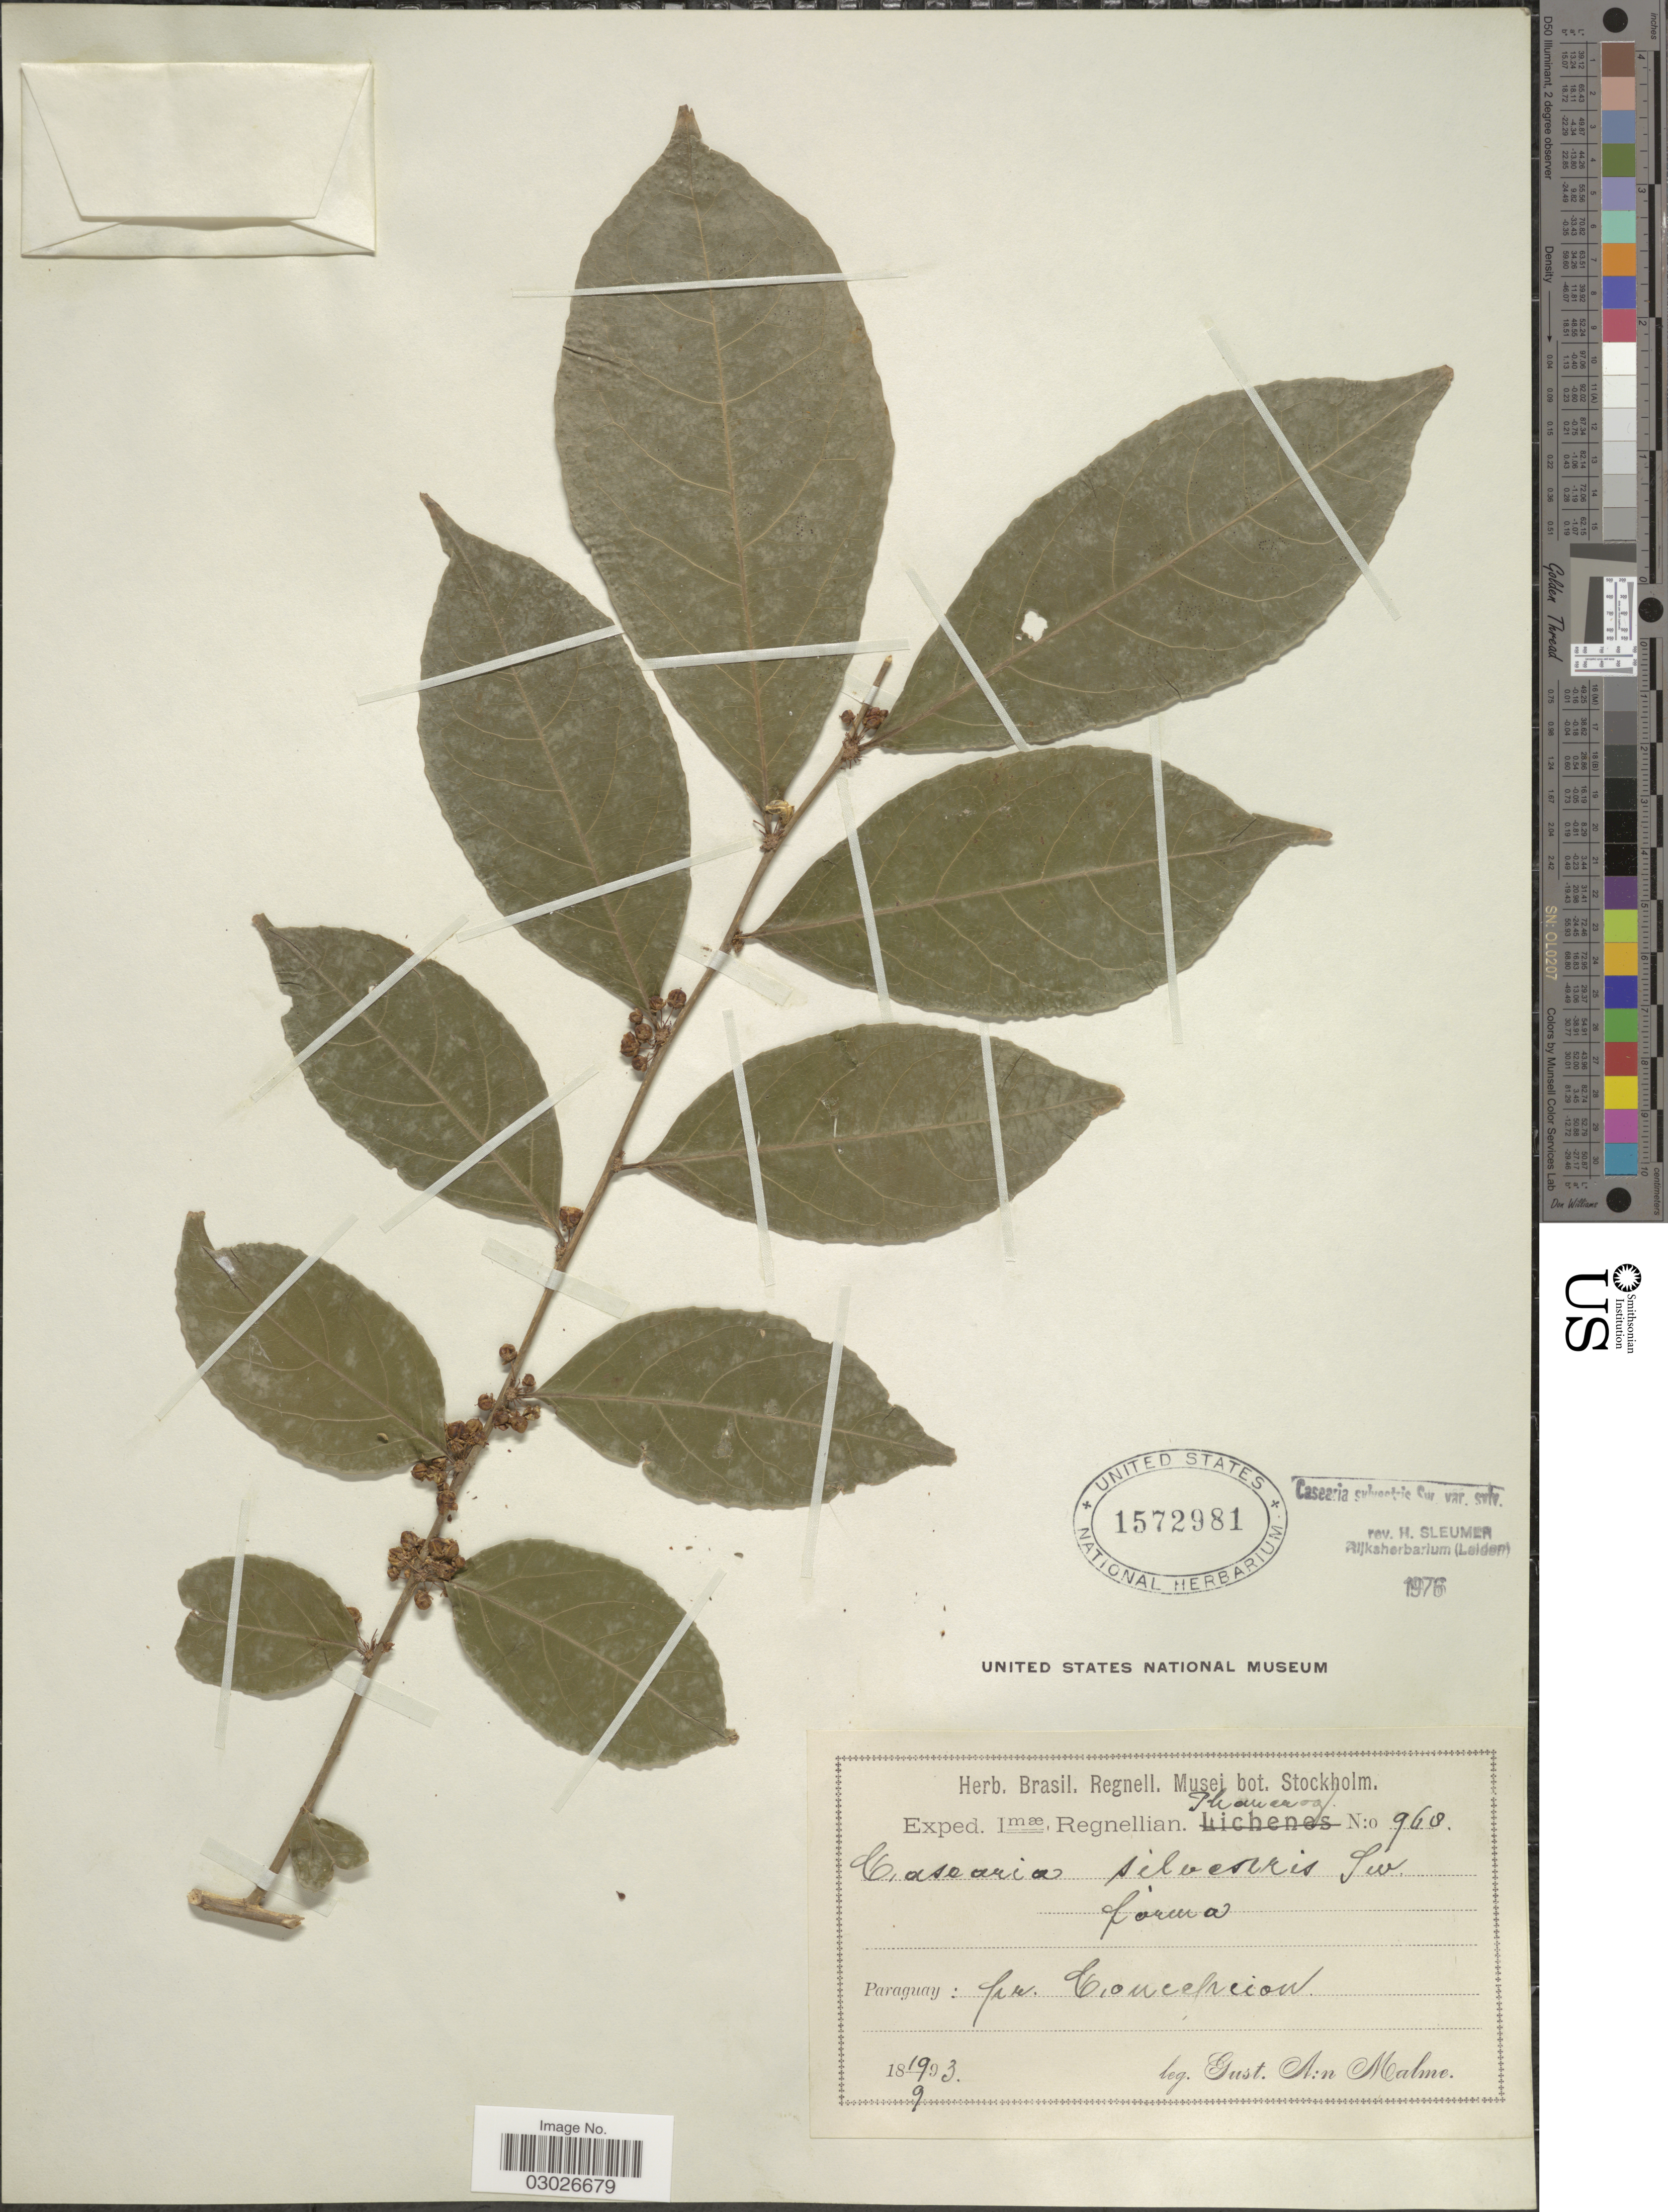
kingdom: Plantae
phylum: Tracheophyta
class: Magnoliopsida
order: Malpighiales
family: Salicaceae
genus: Casearia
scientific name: Casearia sylvestris var. sylvestris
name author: Sw.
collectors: G. O. A. Malme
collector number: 968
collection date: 1893-09-19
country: Paraguay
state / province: Concepcion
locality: Pr, Concepcion.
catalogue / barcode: US 1572981